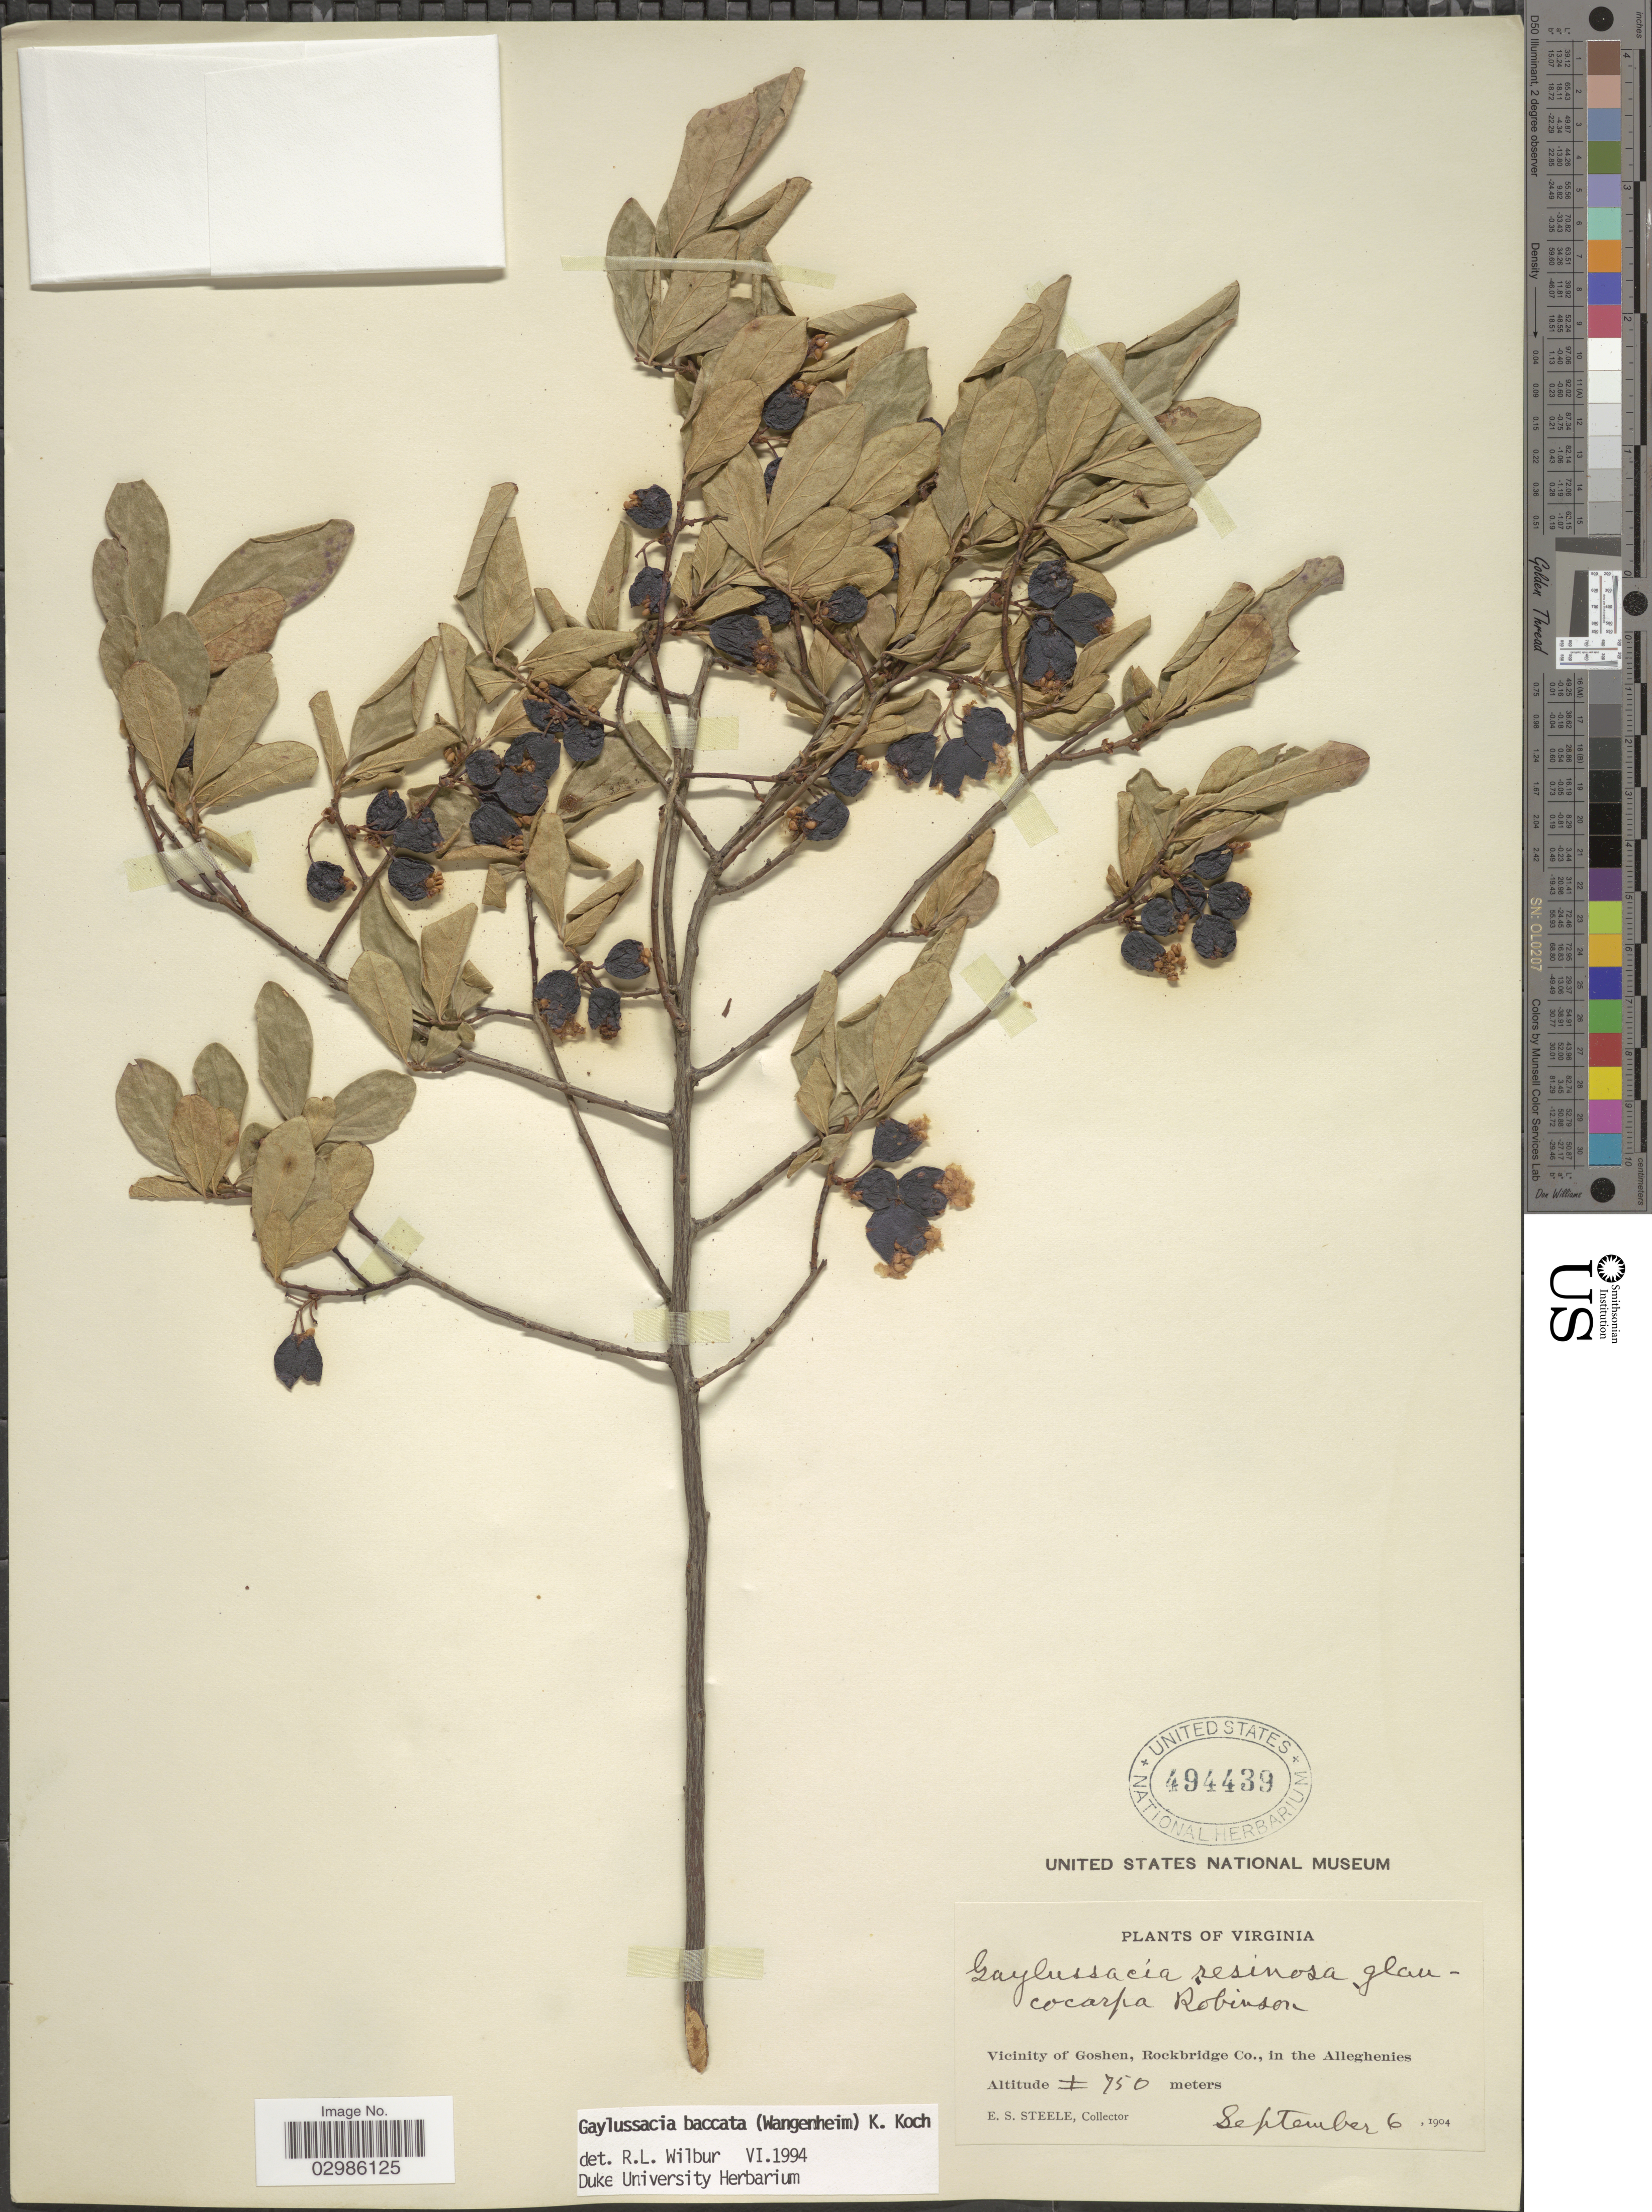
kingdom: Plantae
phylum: Tracheophyta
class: Magnoliopsida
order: Ericales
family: Ericaceae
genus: Gaylussacia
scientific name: Gaylussacia baccata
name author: (Wangenh.) K. Koch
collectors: E. Steele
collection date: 1904-09-06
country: United States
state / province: Virginia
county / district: Rockbridge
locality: Vicinity of Goshen, Rockbridge Co., in the Alleghenies.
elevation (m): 750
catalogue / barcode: US 494439